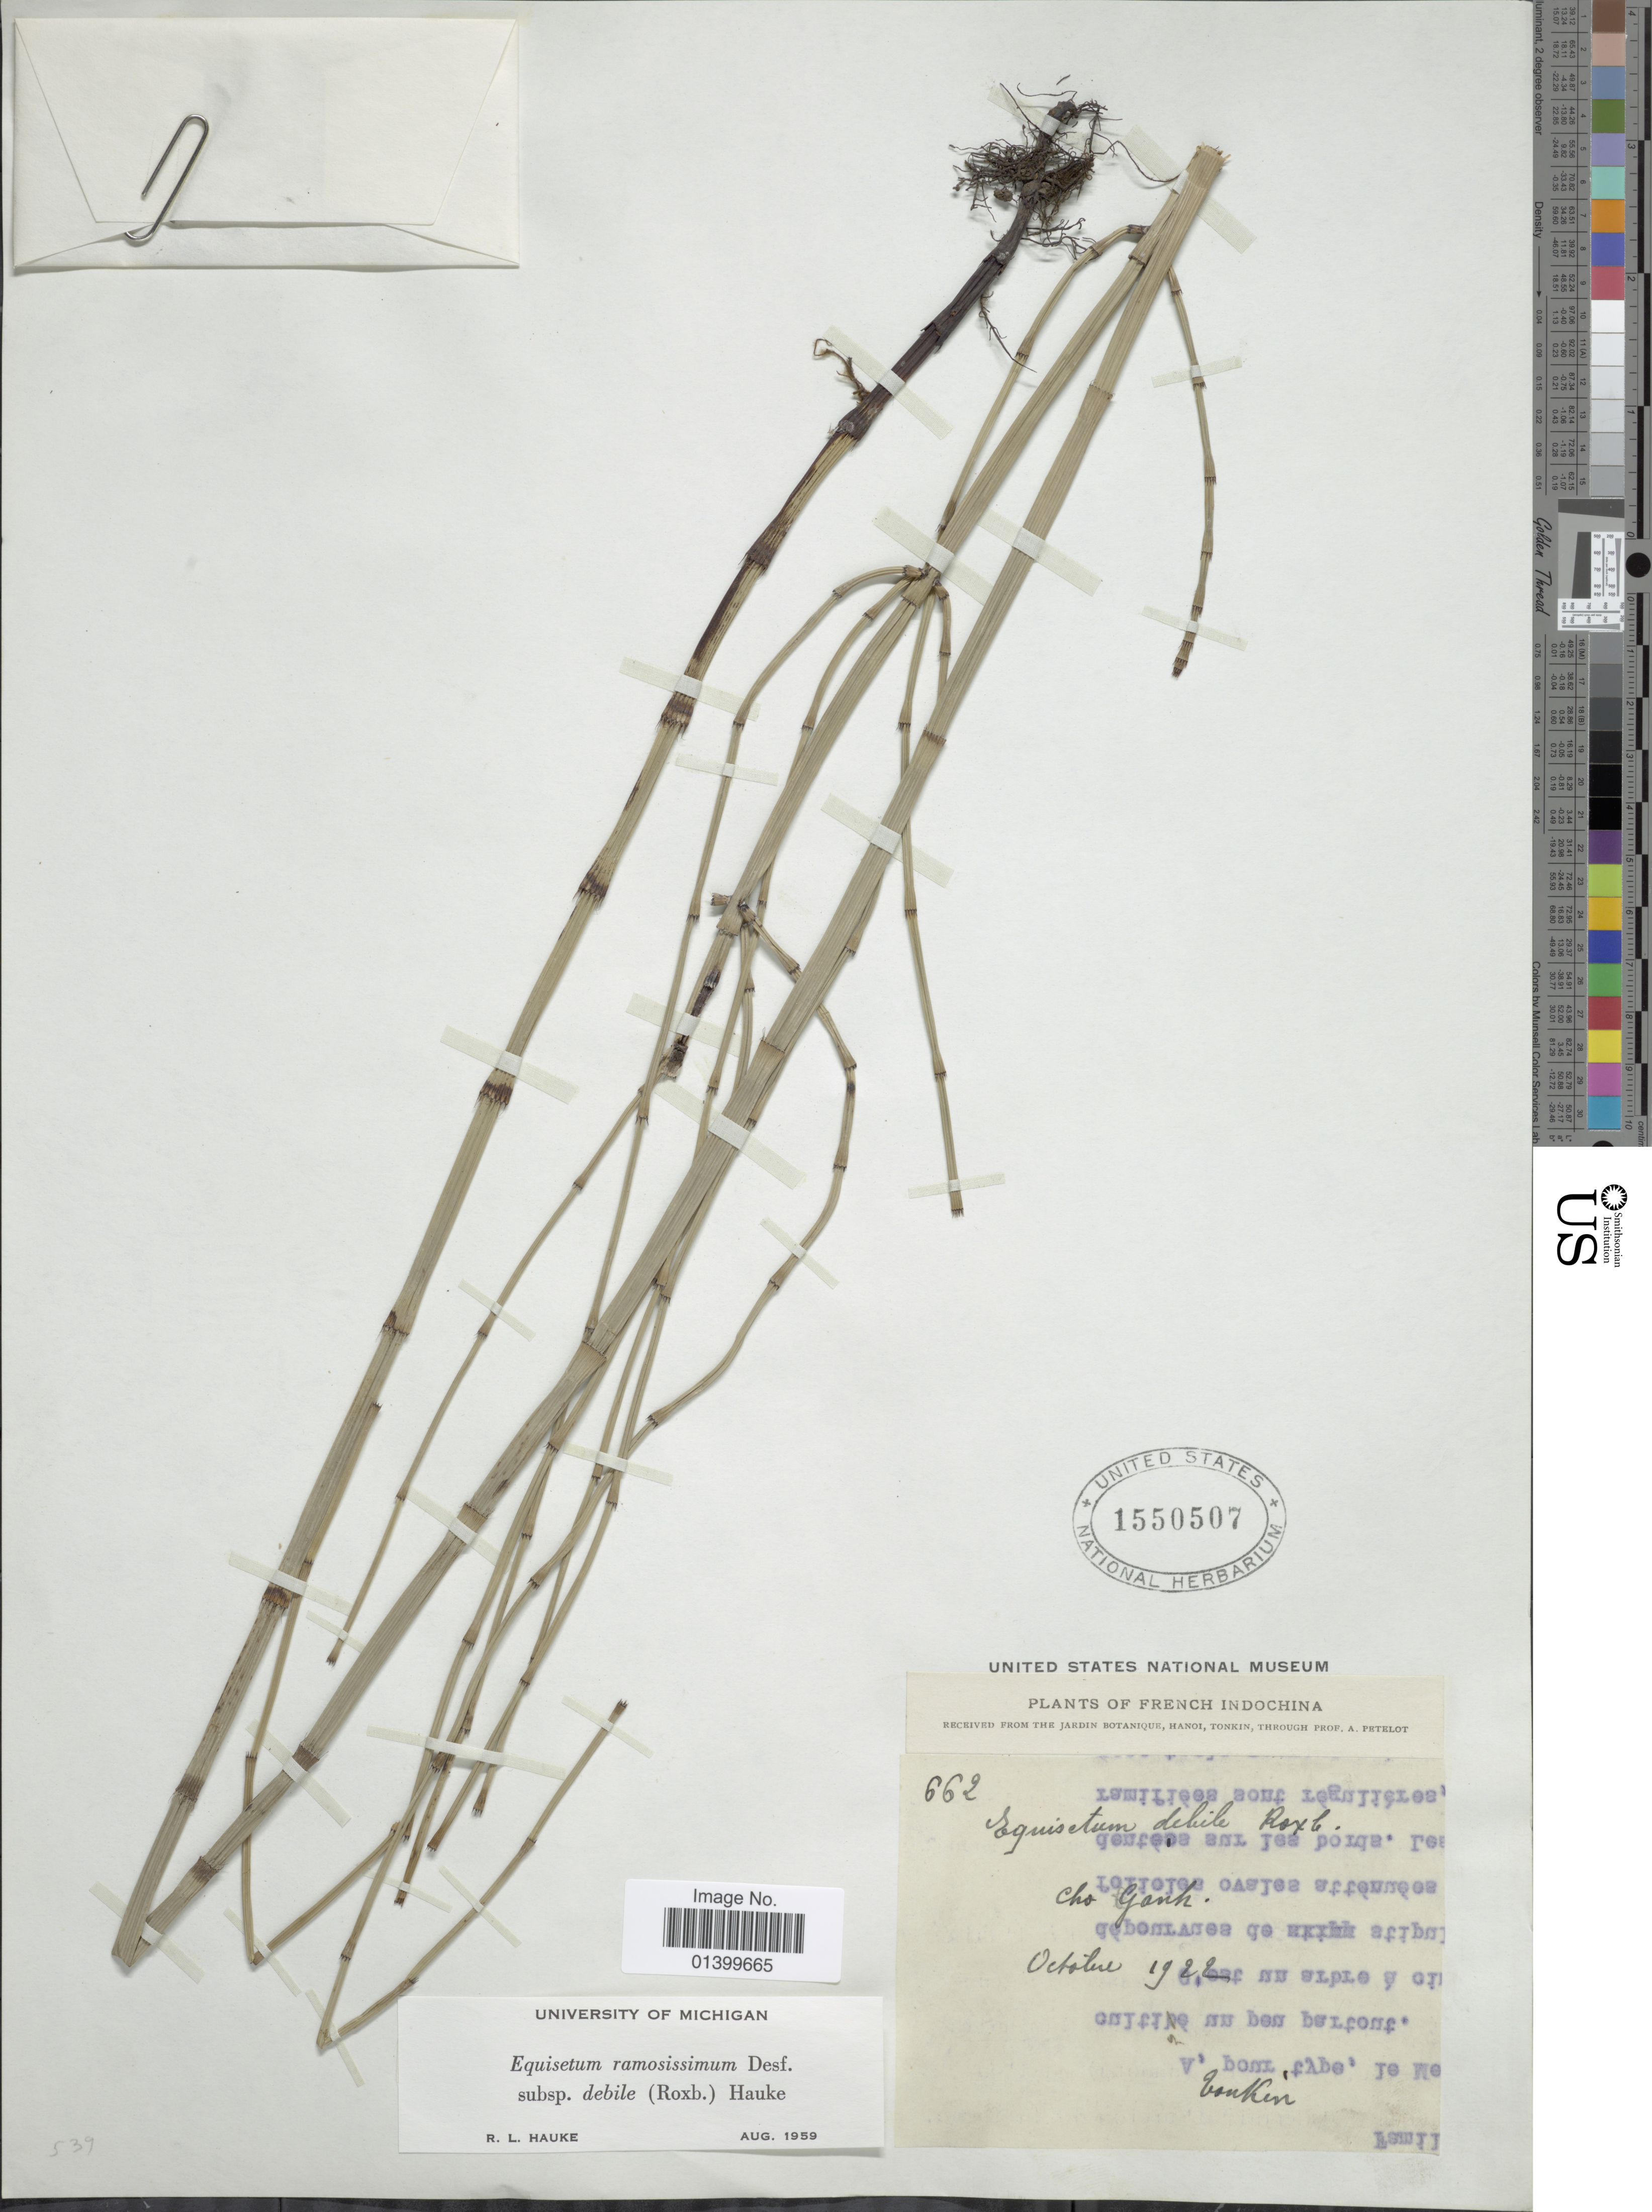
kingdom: Plantae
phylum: Tracheophyta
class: Polypodiopsida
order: Equisetales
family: Equisetaceae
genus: Equisetum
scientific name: Equisetum ramosissimum subsp. debile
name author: (Roxb. ex Vaucher) Hauke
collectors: A. Petelot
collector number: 662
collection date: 1922-10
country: Vietnam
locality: Plants of French Indochina. Cho Ganh, Tonkin [interpreted]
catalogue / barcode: US 1550507